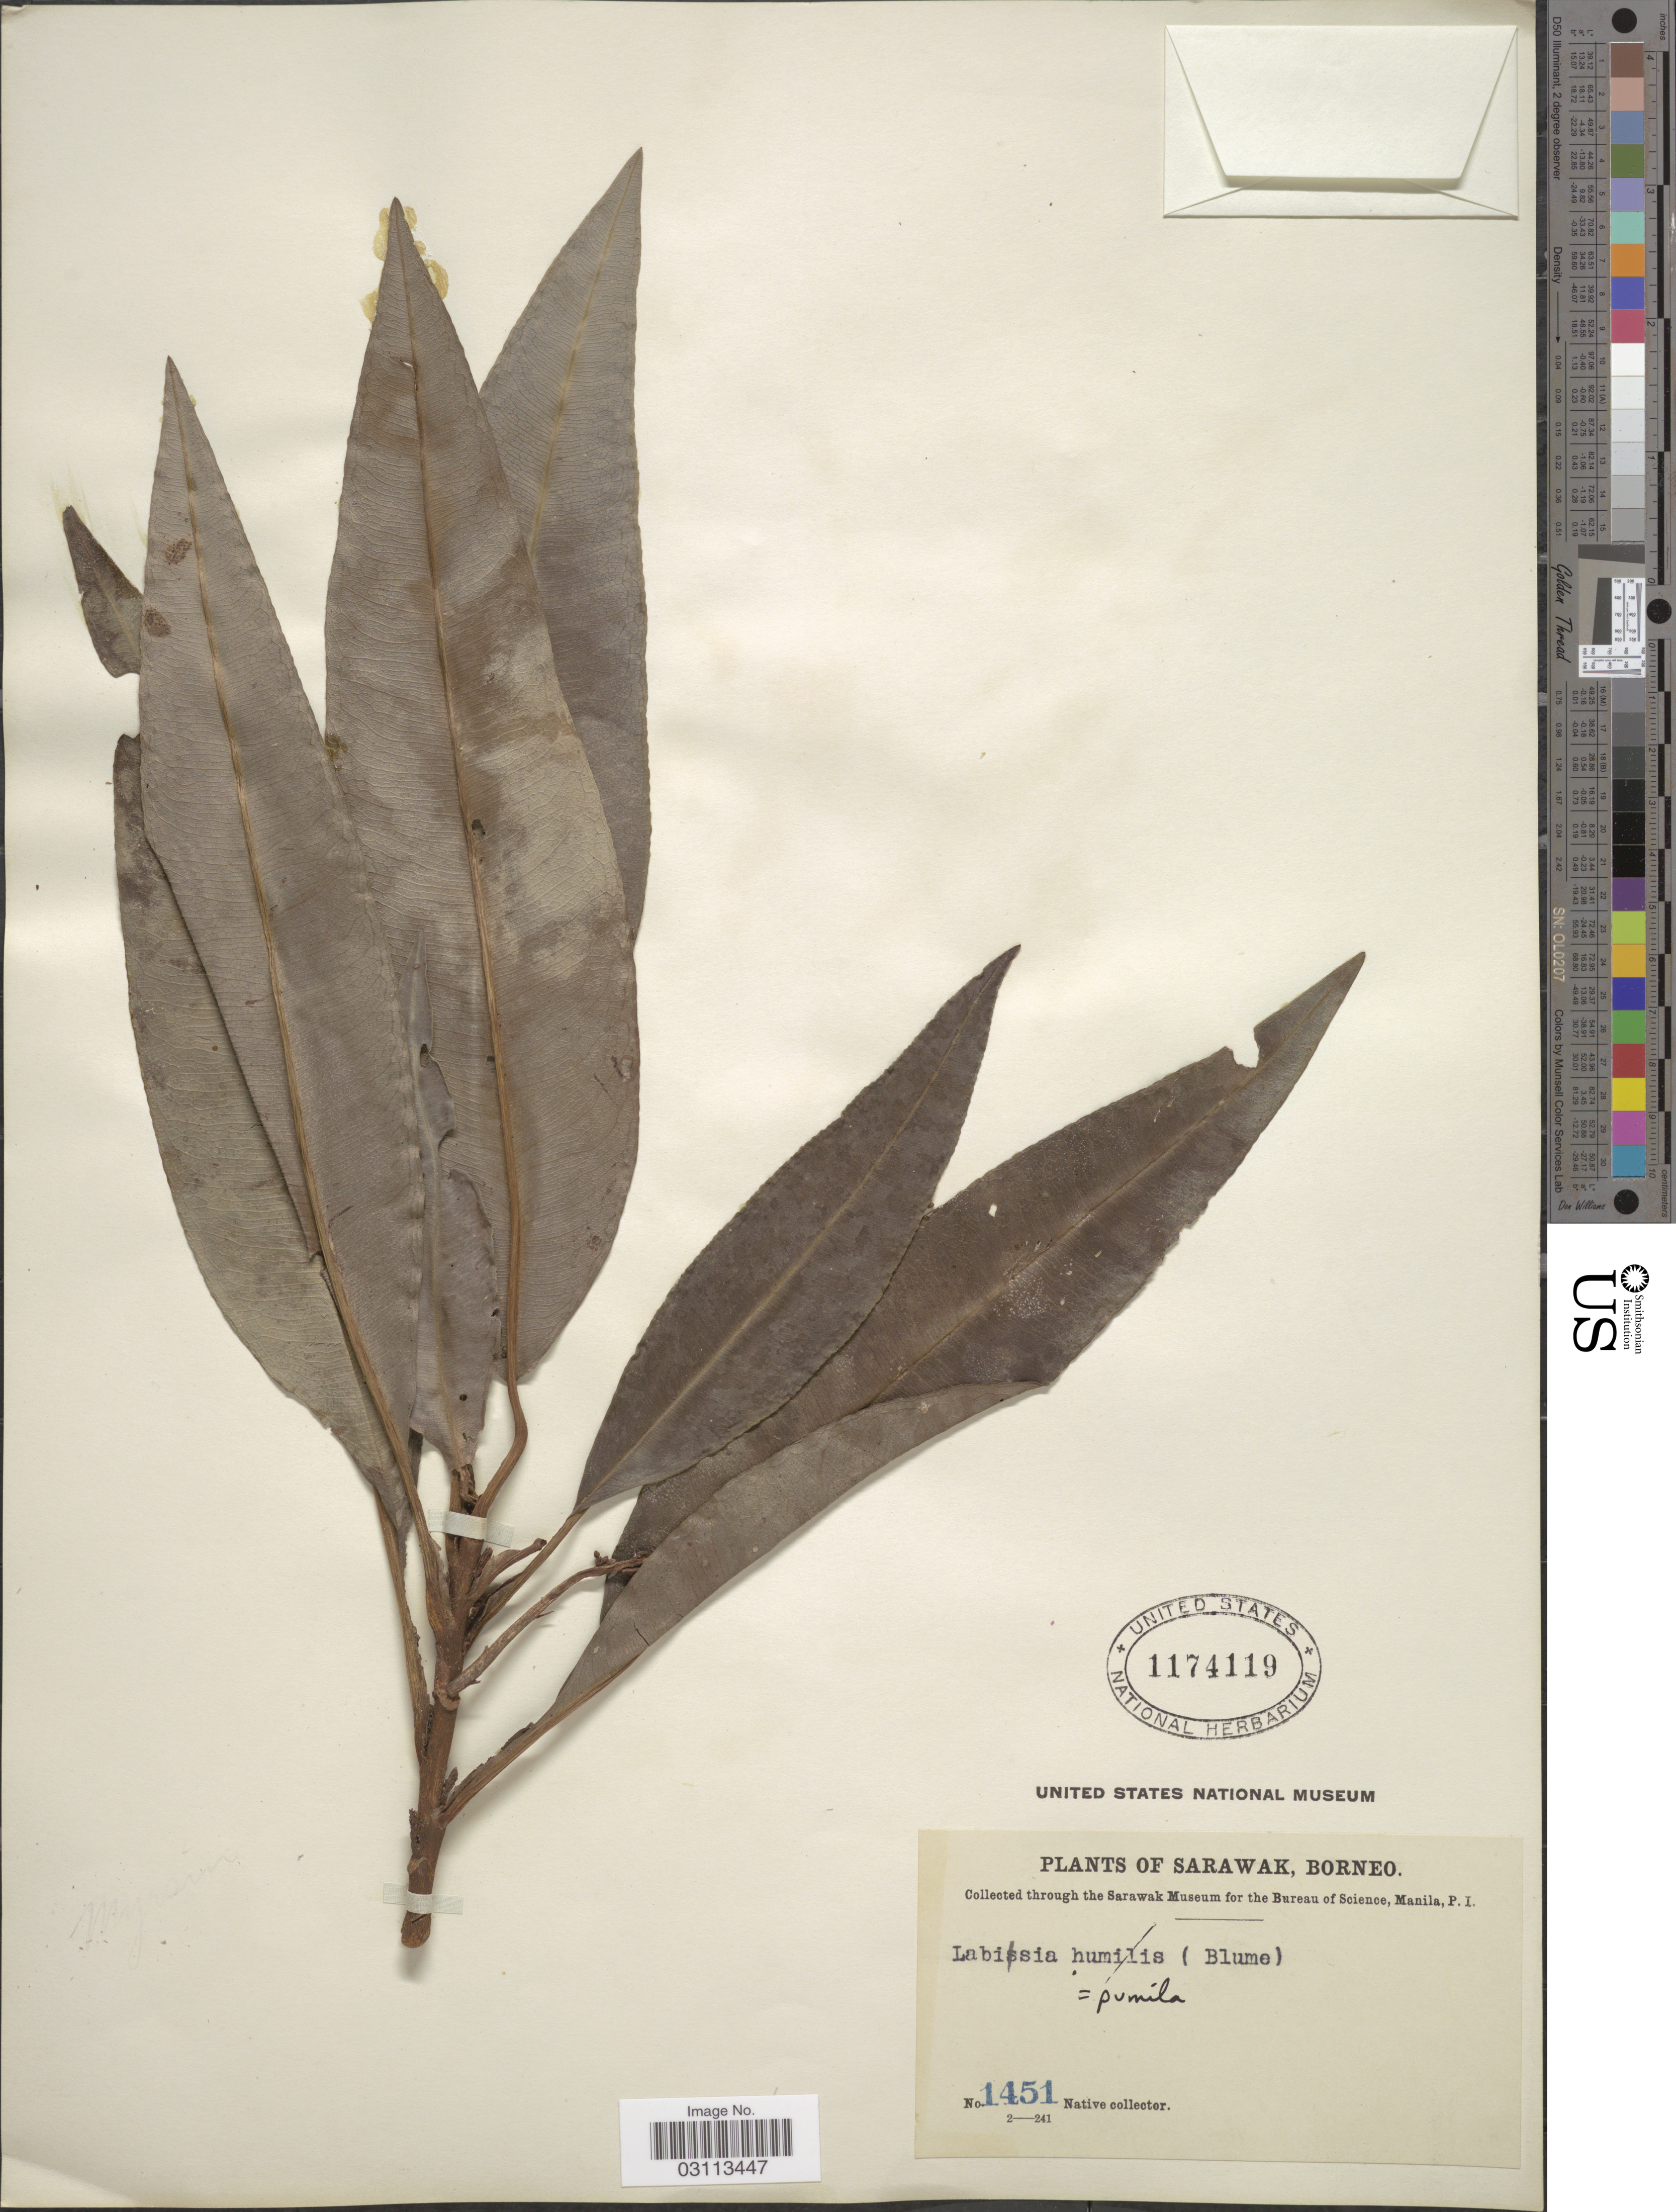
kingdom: Plantae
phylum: Tracheophyta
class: Magnoliopsida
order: Ericales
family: Primulaceae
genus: Labisia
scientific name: Labisia pumila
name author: (Blume) Fern.-Vill.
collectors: Native collector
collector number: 1451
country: Malaysia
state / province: Sarawak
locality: Borneo.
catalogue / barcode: US 1174119